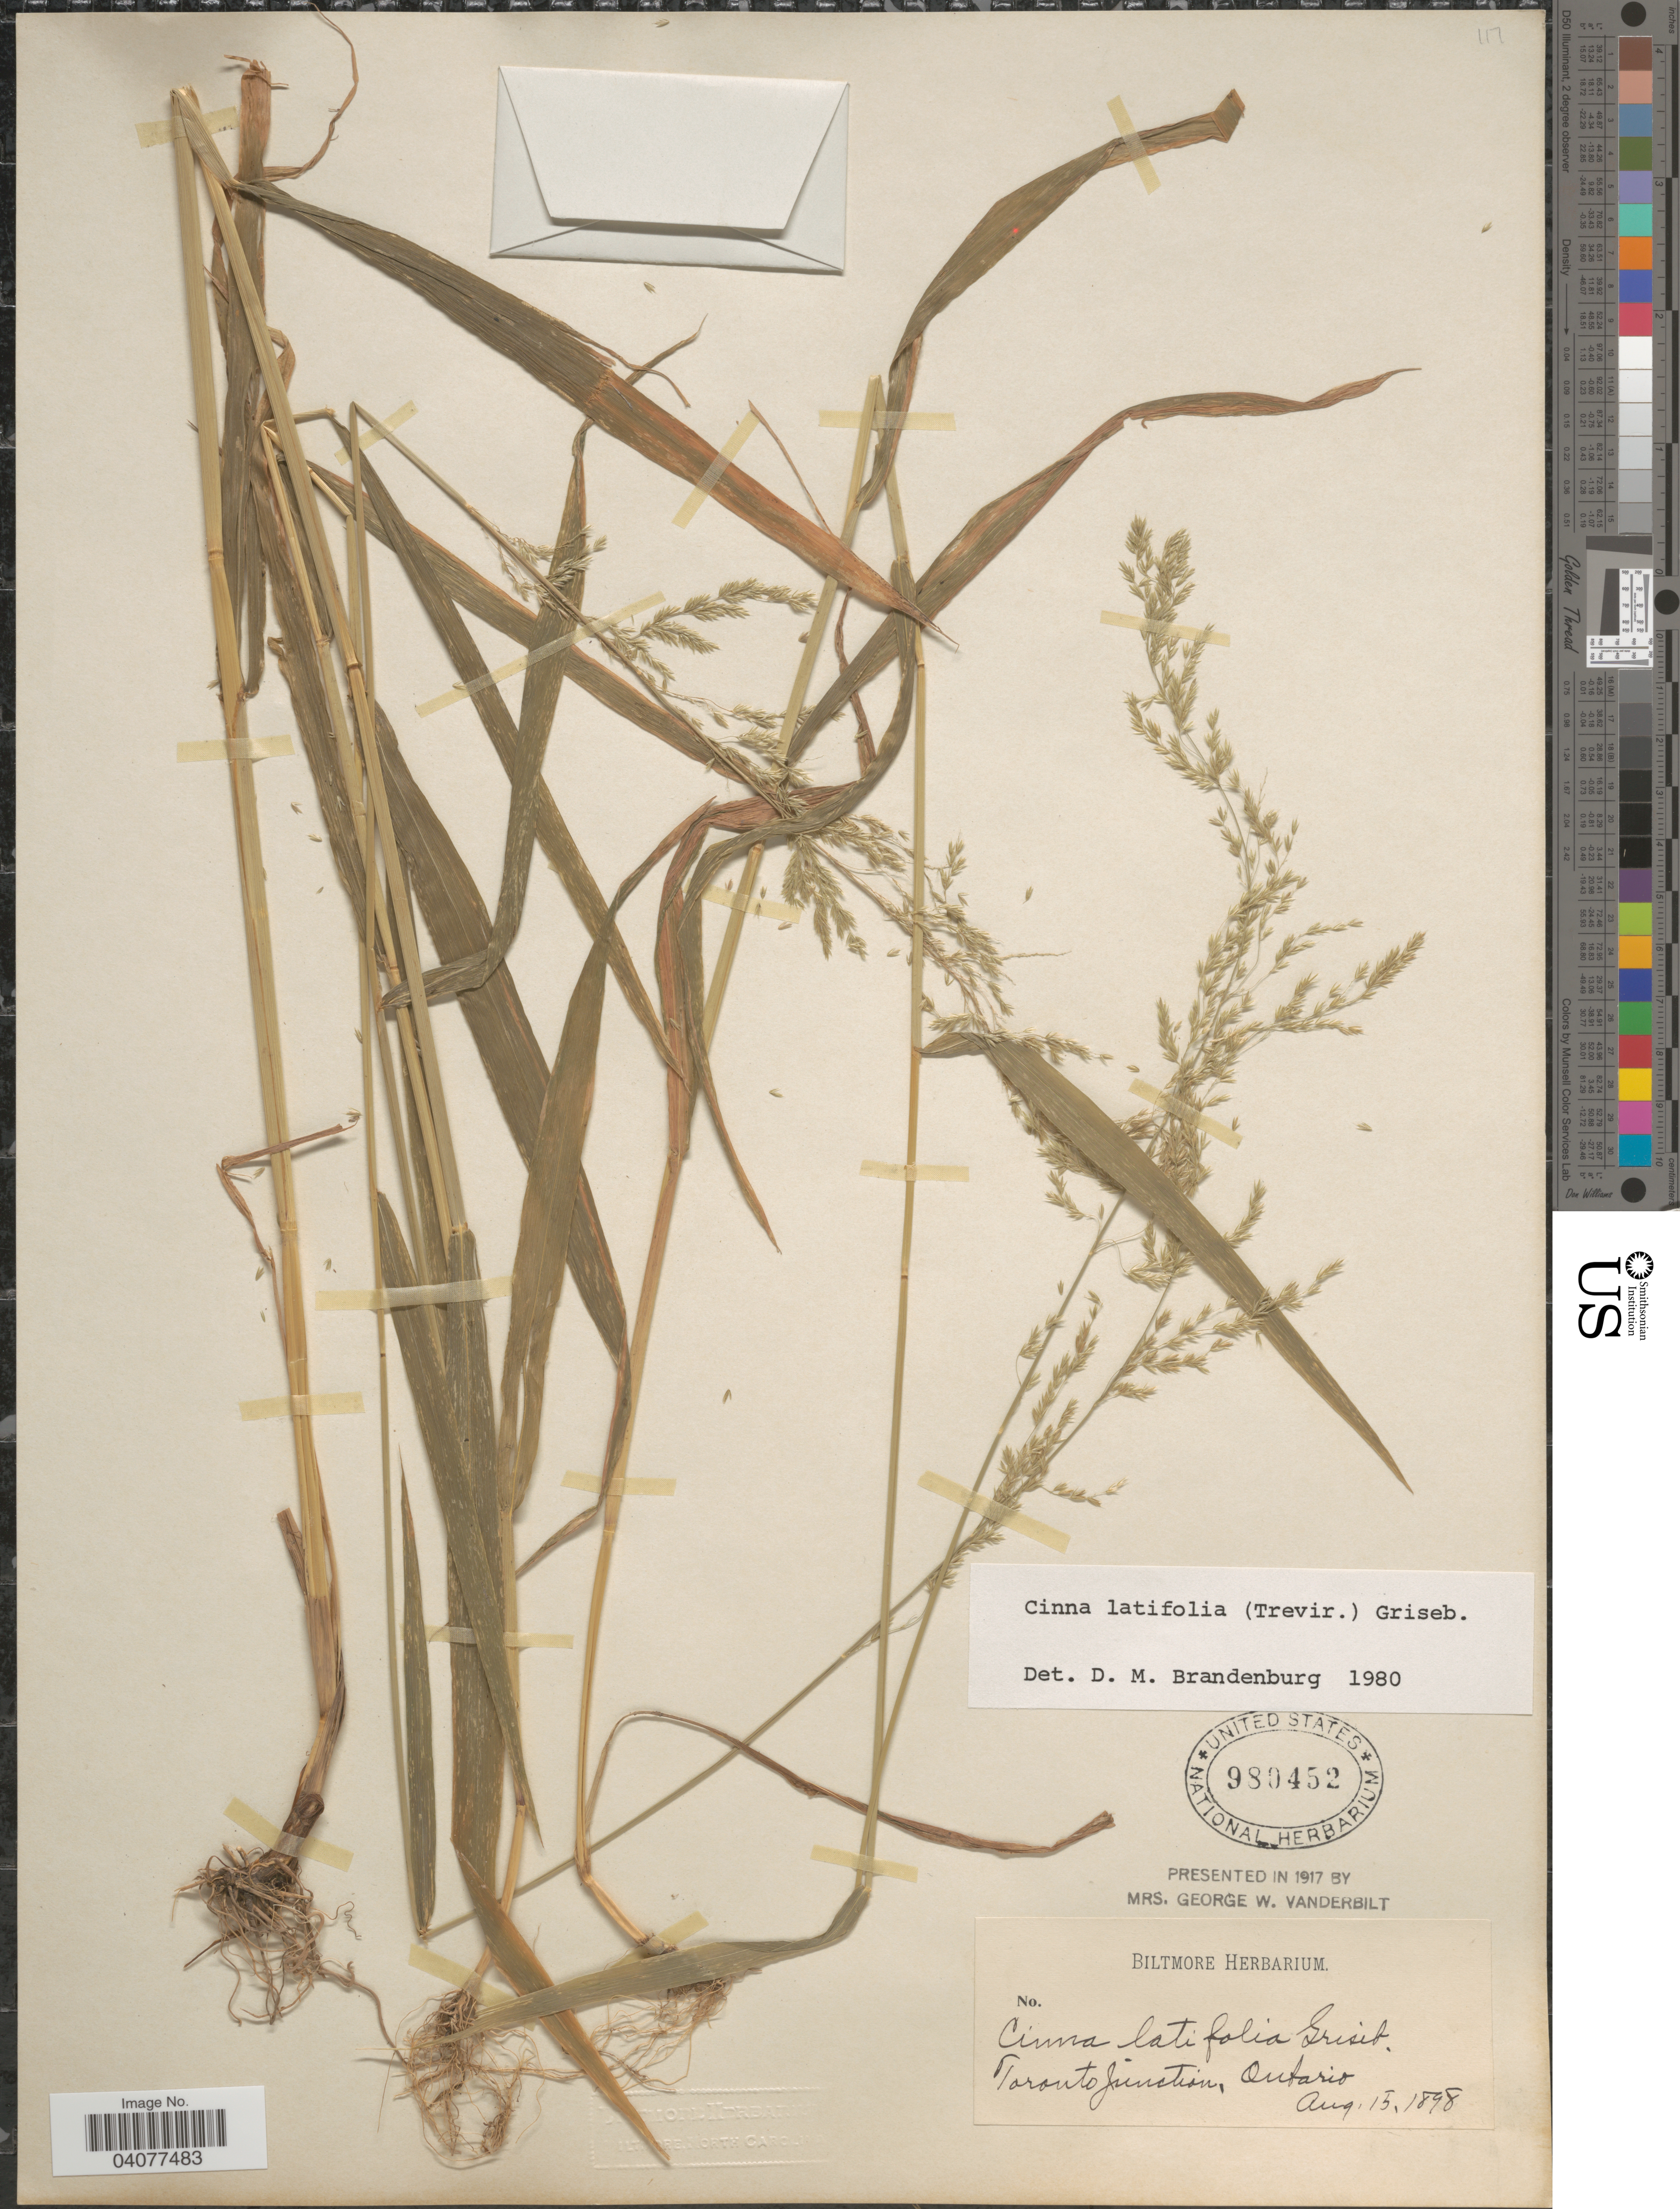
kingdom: Plantae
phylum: Tracheophyta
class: Liliopsida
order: Poales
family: Poaceae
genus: Cinna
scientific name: Cinna latifolia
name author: (Trevir. ex Goeppert) Griseb.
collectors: ex herb. Biltmore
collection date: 1898-08-15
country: Canada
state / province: Ontario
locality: Toronto junction.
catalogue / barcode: US 980452